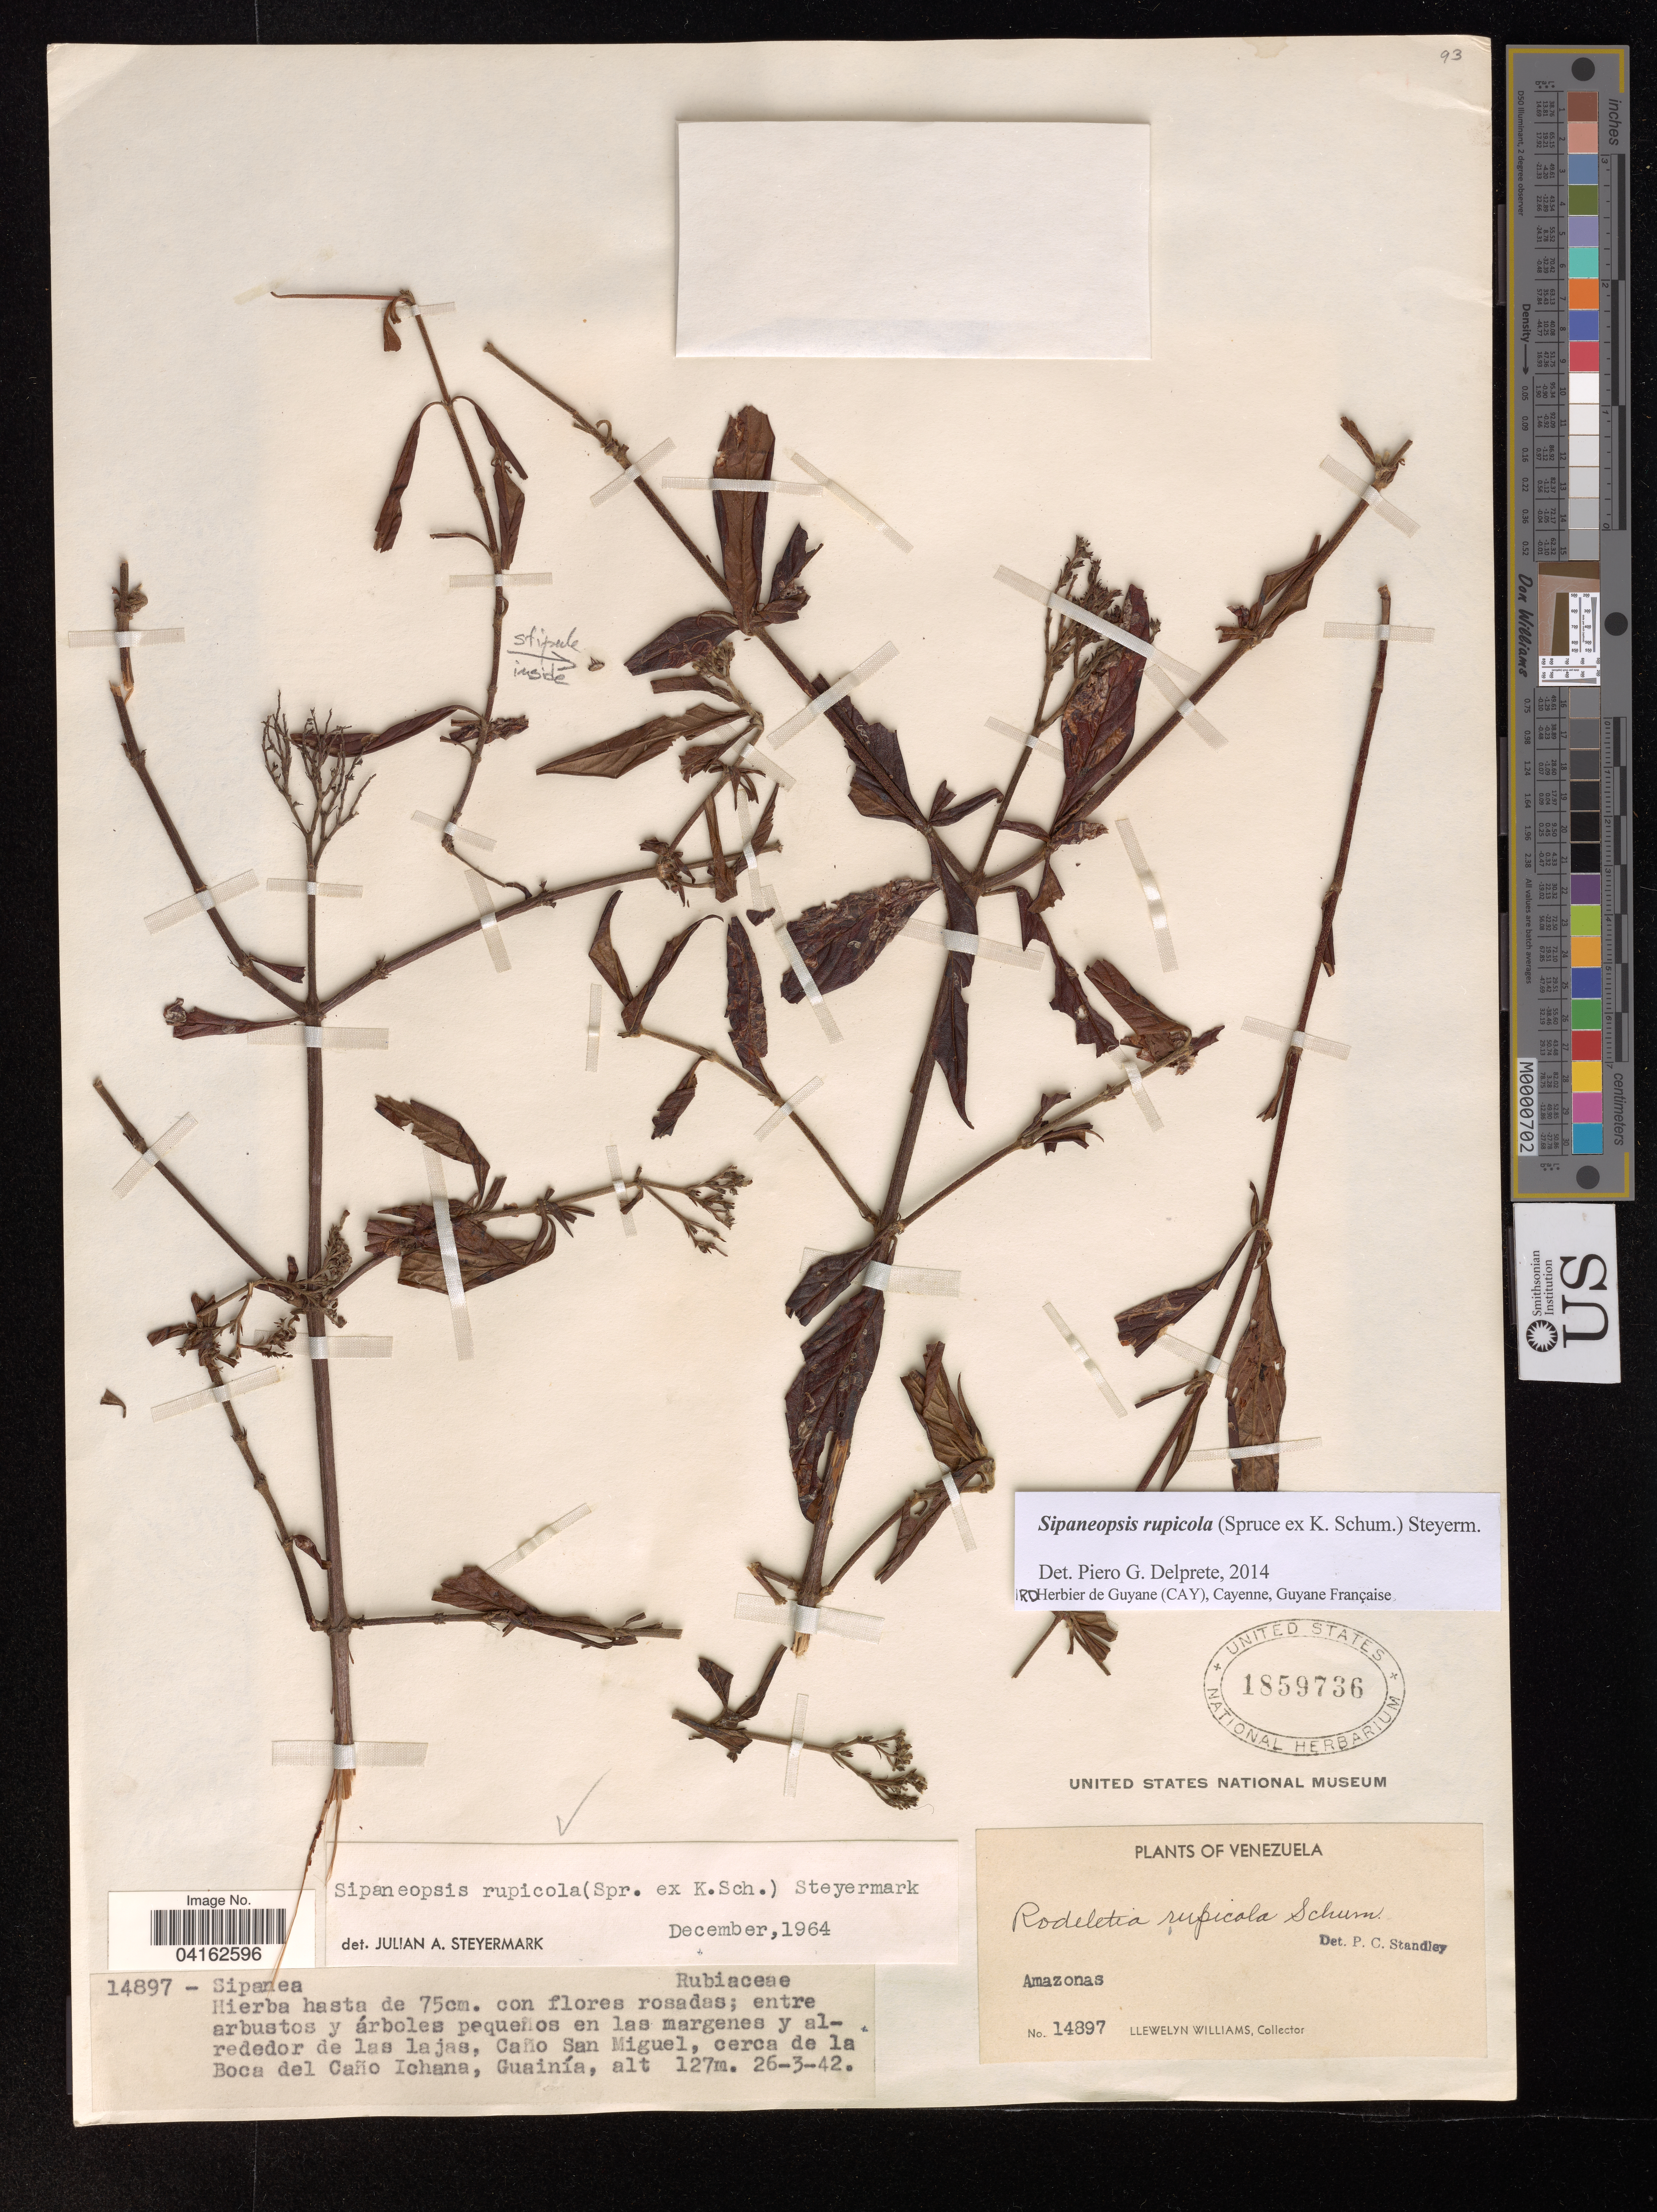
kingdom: Plantae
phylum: Tracheophyta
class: Magnoliopsida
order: Gentianales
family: Rubiaceae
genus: Sipaneopsis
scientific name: Sipaneopsis rupicola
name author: (Spruce ex K. Schum.) Steyerm.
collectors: Ll. Williams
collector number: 14897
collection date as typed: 26 3 42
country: Venezuela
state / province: Amazonas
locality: Caño San Miguel, cerca de la Boca del Caño Ichana, Guainía.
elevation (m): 127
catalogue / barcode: US 1859736